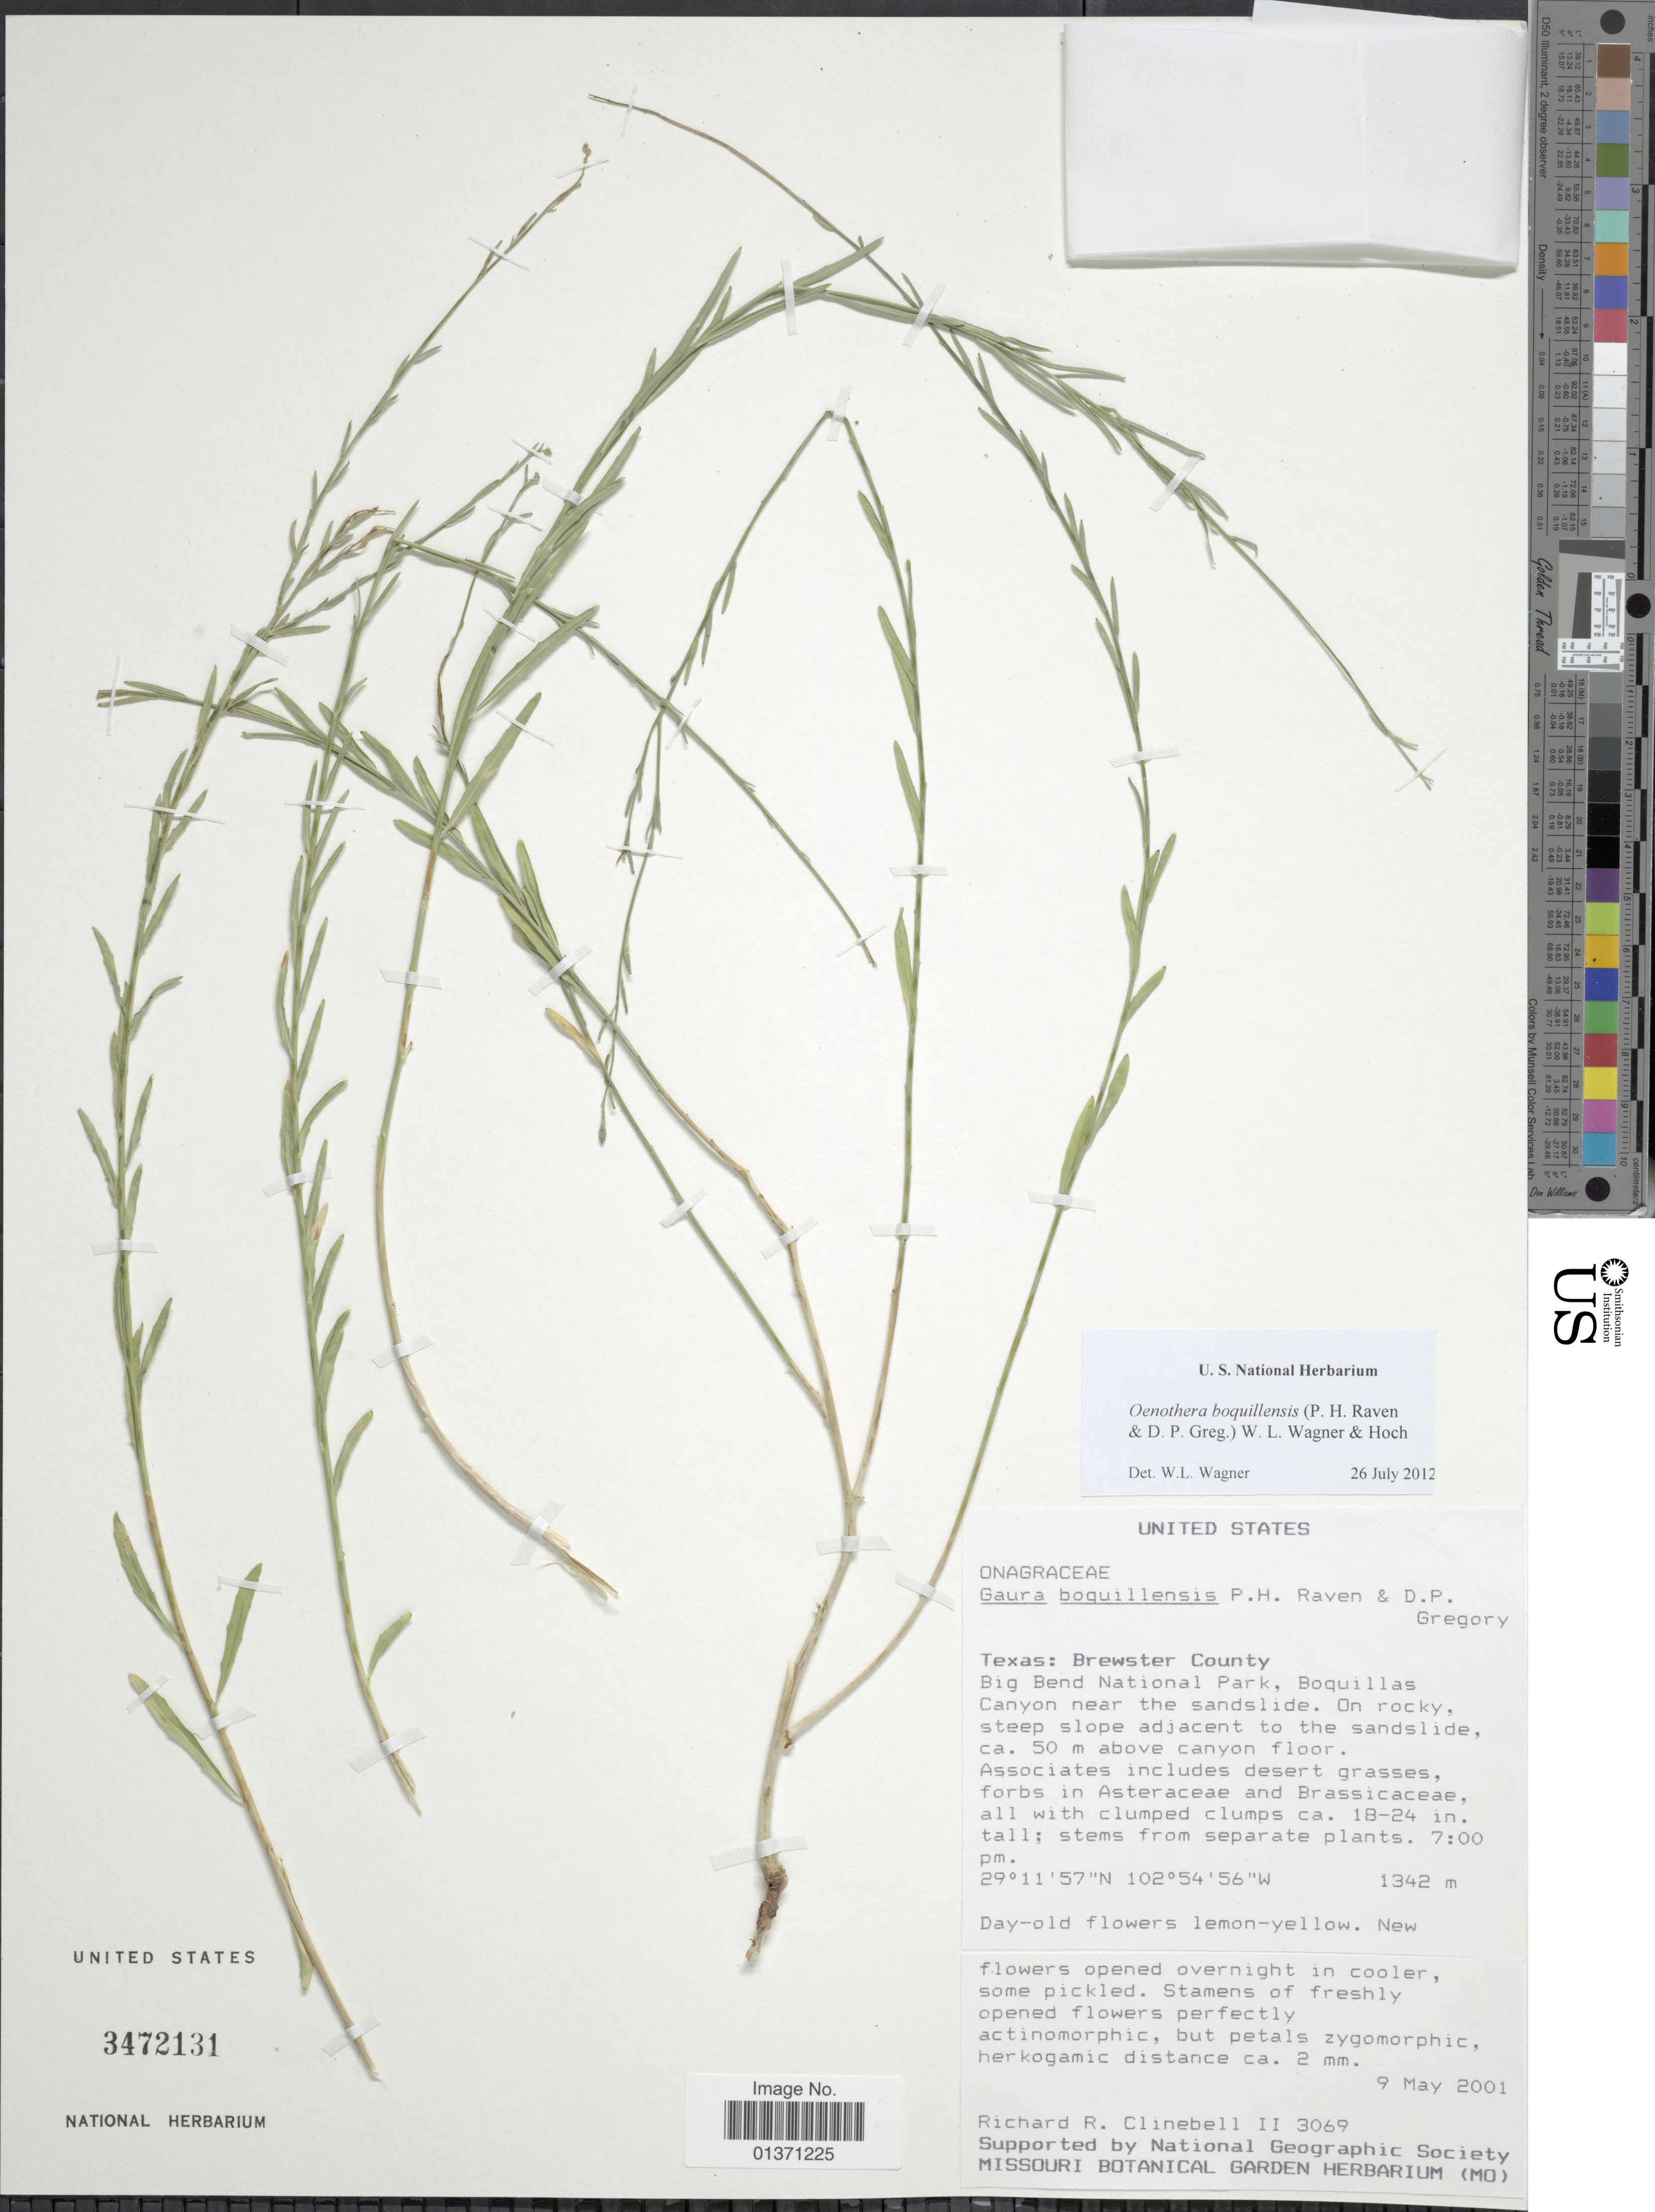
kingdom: Plantae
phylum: Tracheophyta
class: Magnoliopsida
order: Myrtales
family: Onagraceae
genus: Oenothera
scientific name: Oenothera boquillensis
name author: (P.H. Raven & D.P. Greg.) W.L. Wagner & Hoch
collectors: R. Clinebell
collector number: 3069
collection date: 2001-05-09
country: United States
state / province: Texas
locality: Brewster County. Big Bend National Park, Boquillas Canyon near the sandslide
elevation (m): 1342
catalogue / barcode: US 3472131